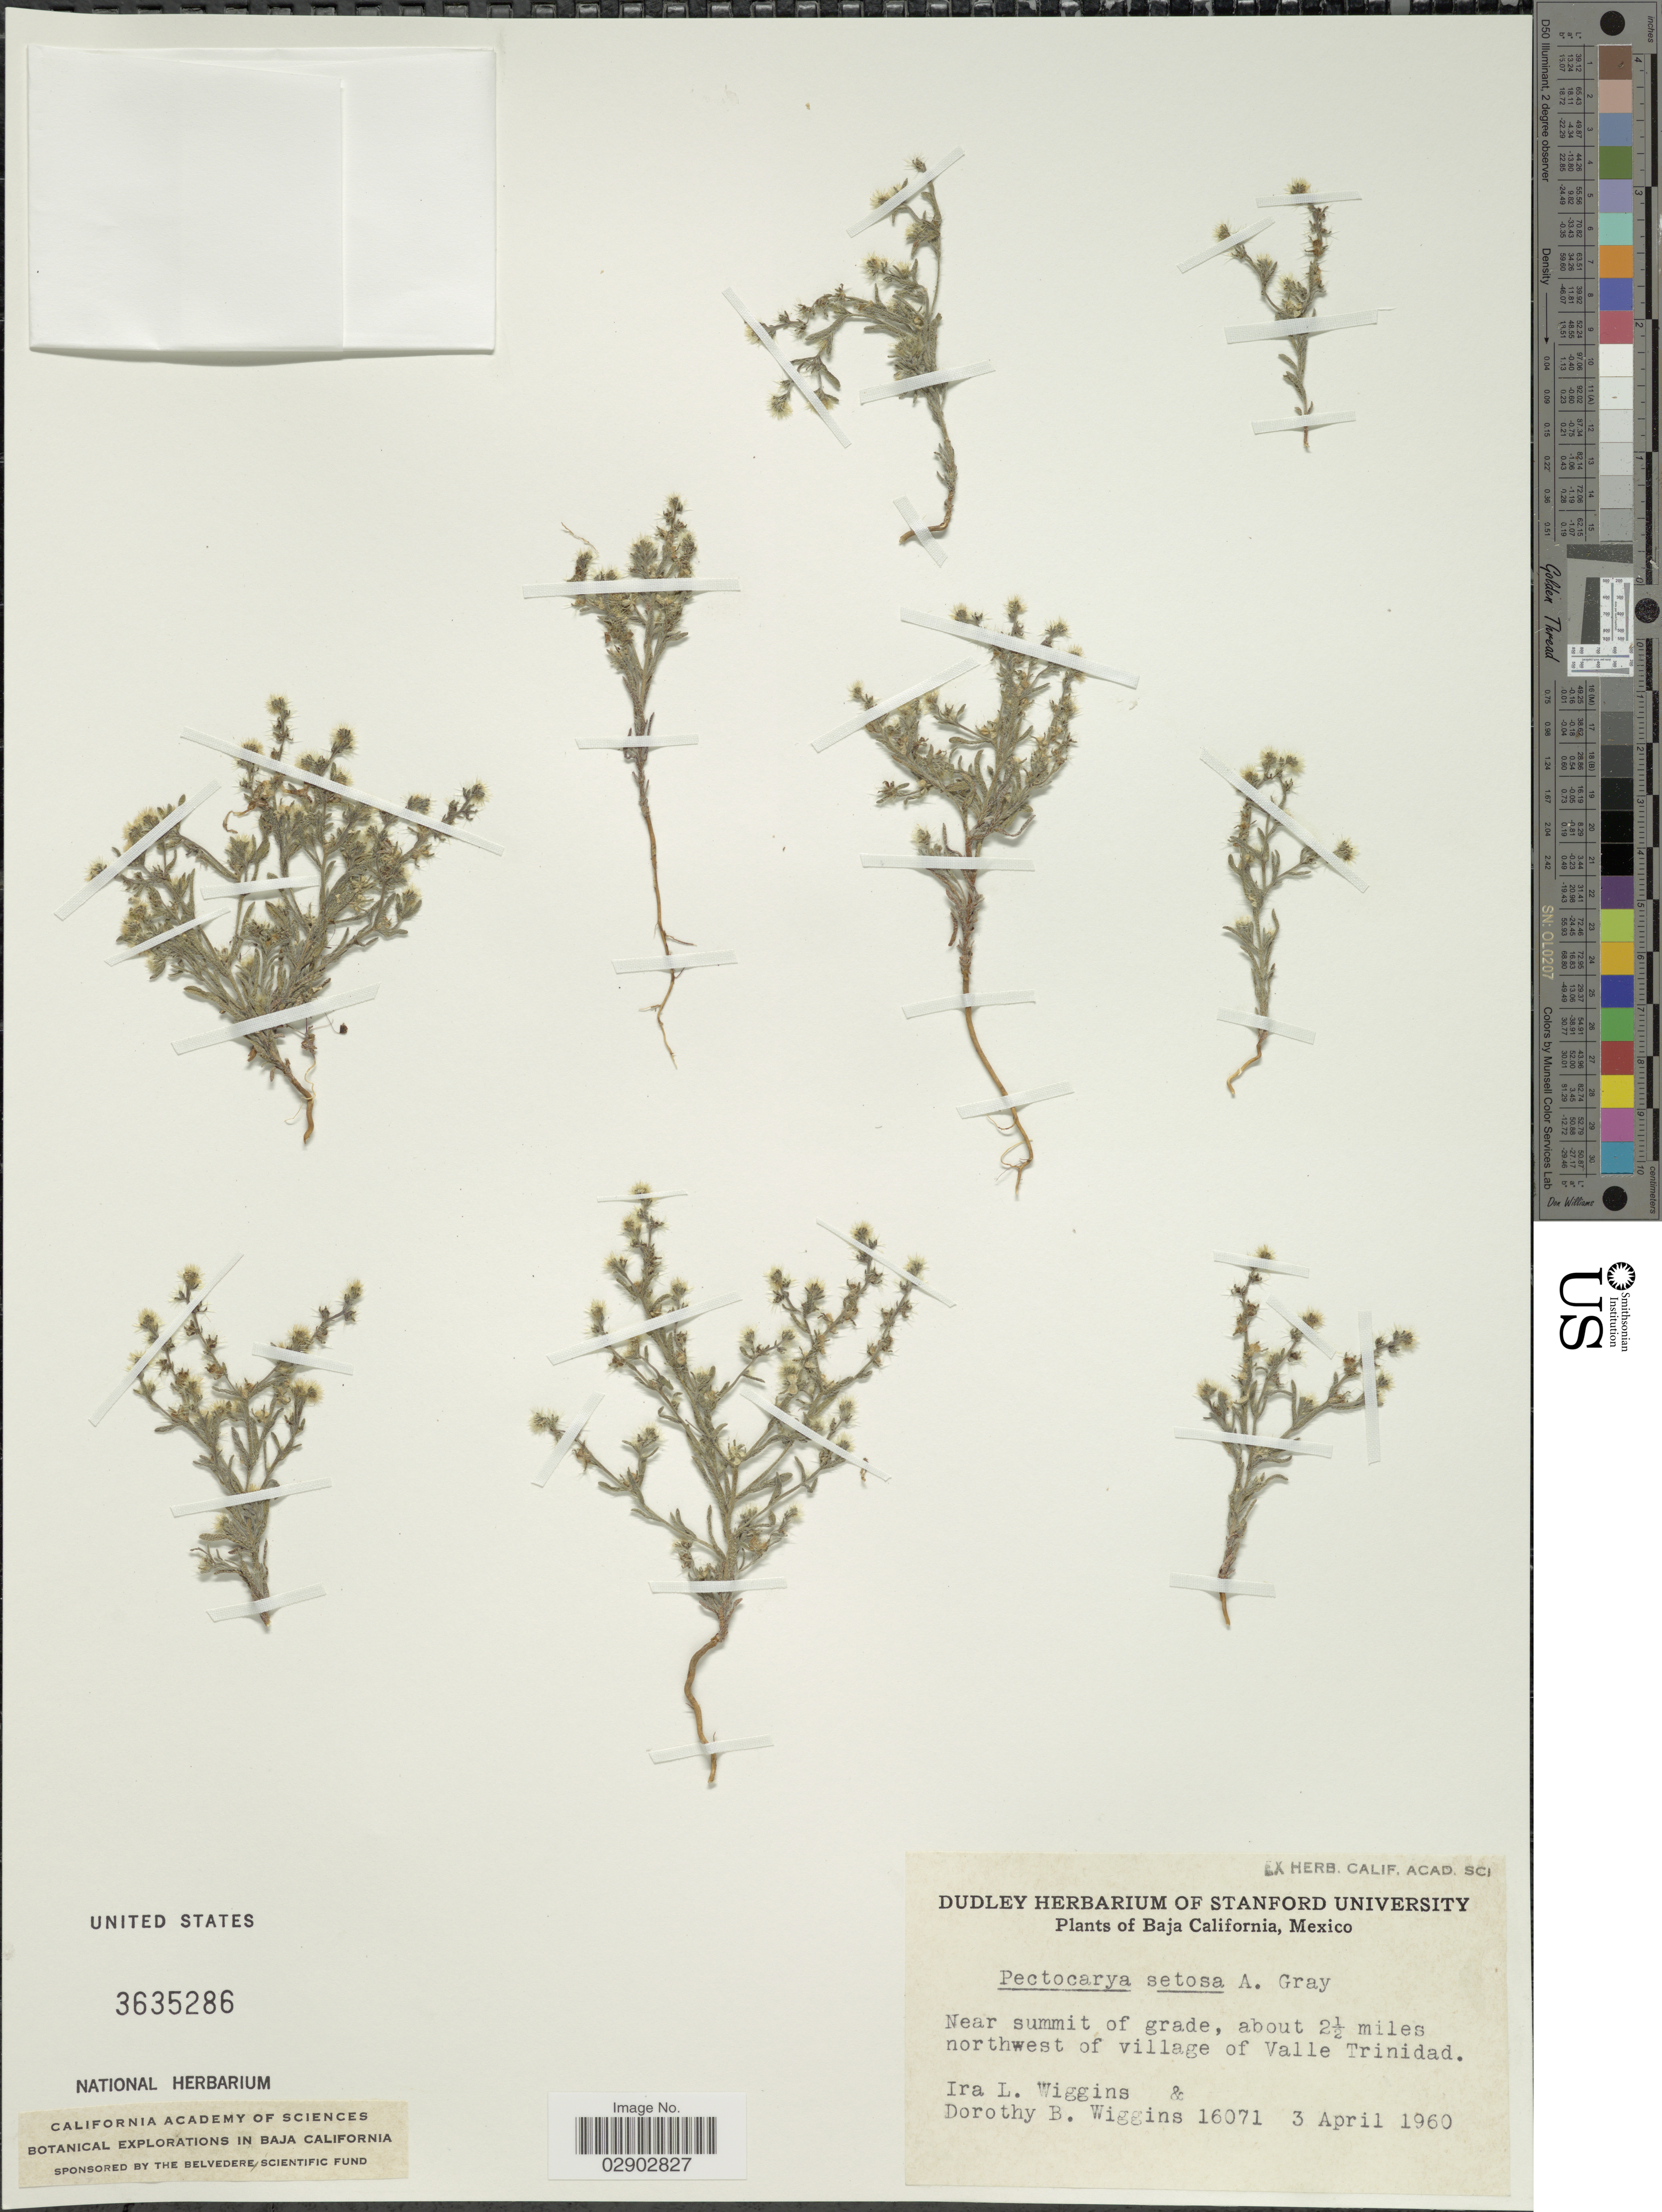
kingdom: Plantae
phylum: Tracheophyta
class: Magnoliopsida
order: Boraginales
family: Boraginaceae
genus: Pectocarya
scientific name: Pectocarya setosa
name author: A. Gray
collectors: I. L. Wiggins & D. B. Wiggins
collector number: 16071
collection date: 1960-04-03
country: Mexico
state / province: Baja California Norte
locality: Near summit of grade, about 2½ miles northwest of village of Valle Trinidad.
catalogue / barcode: US 3635286